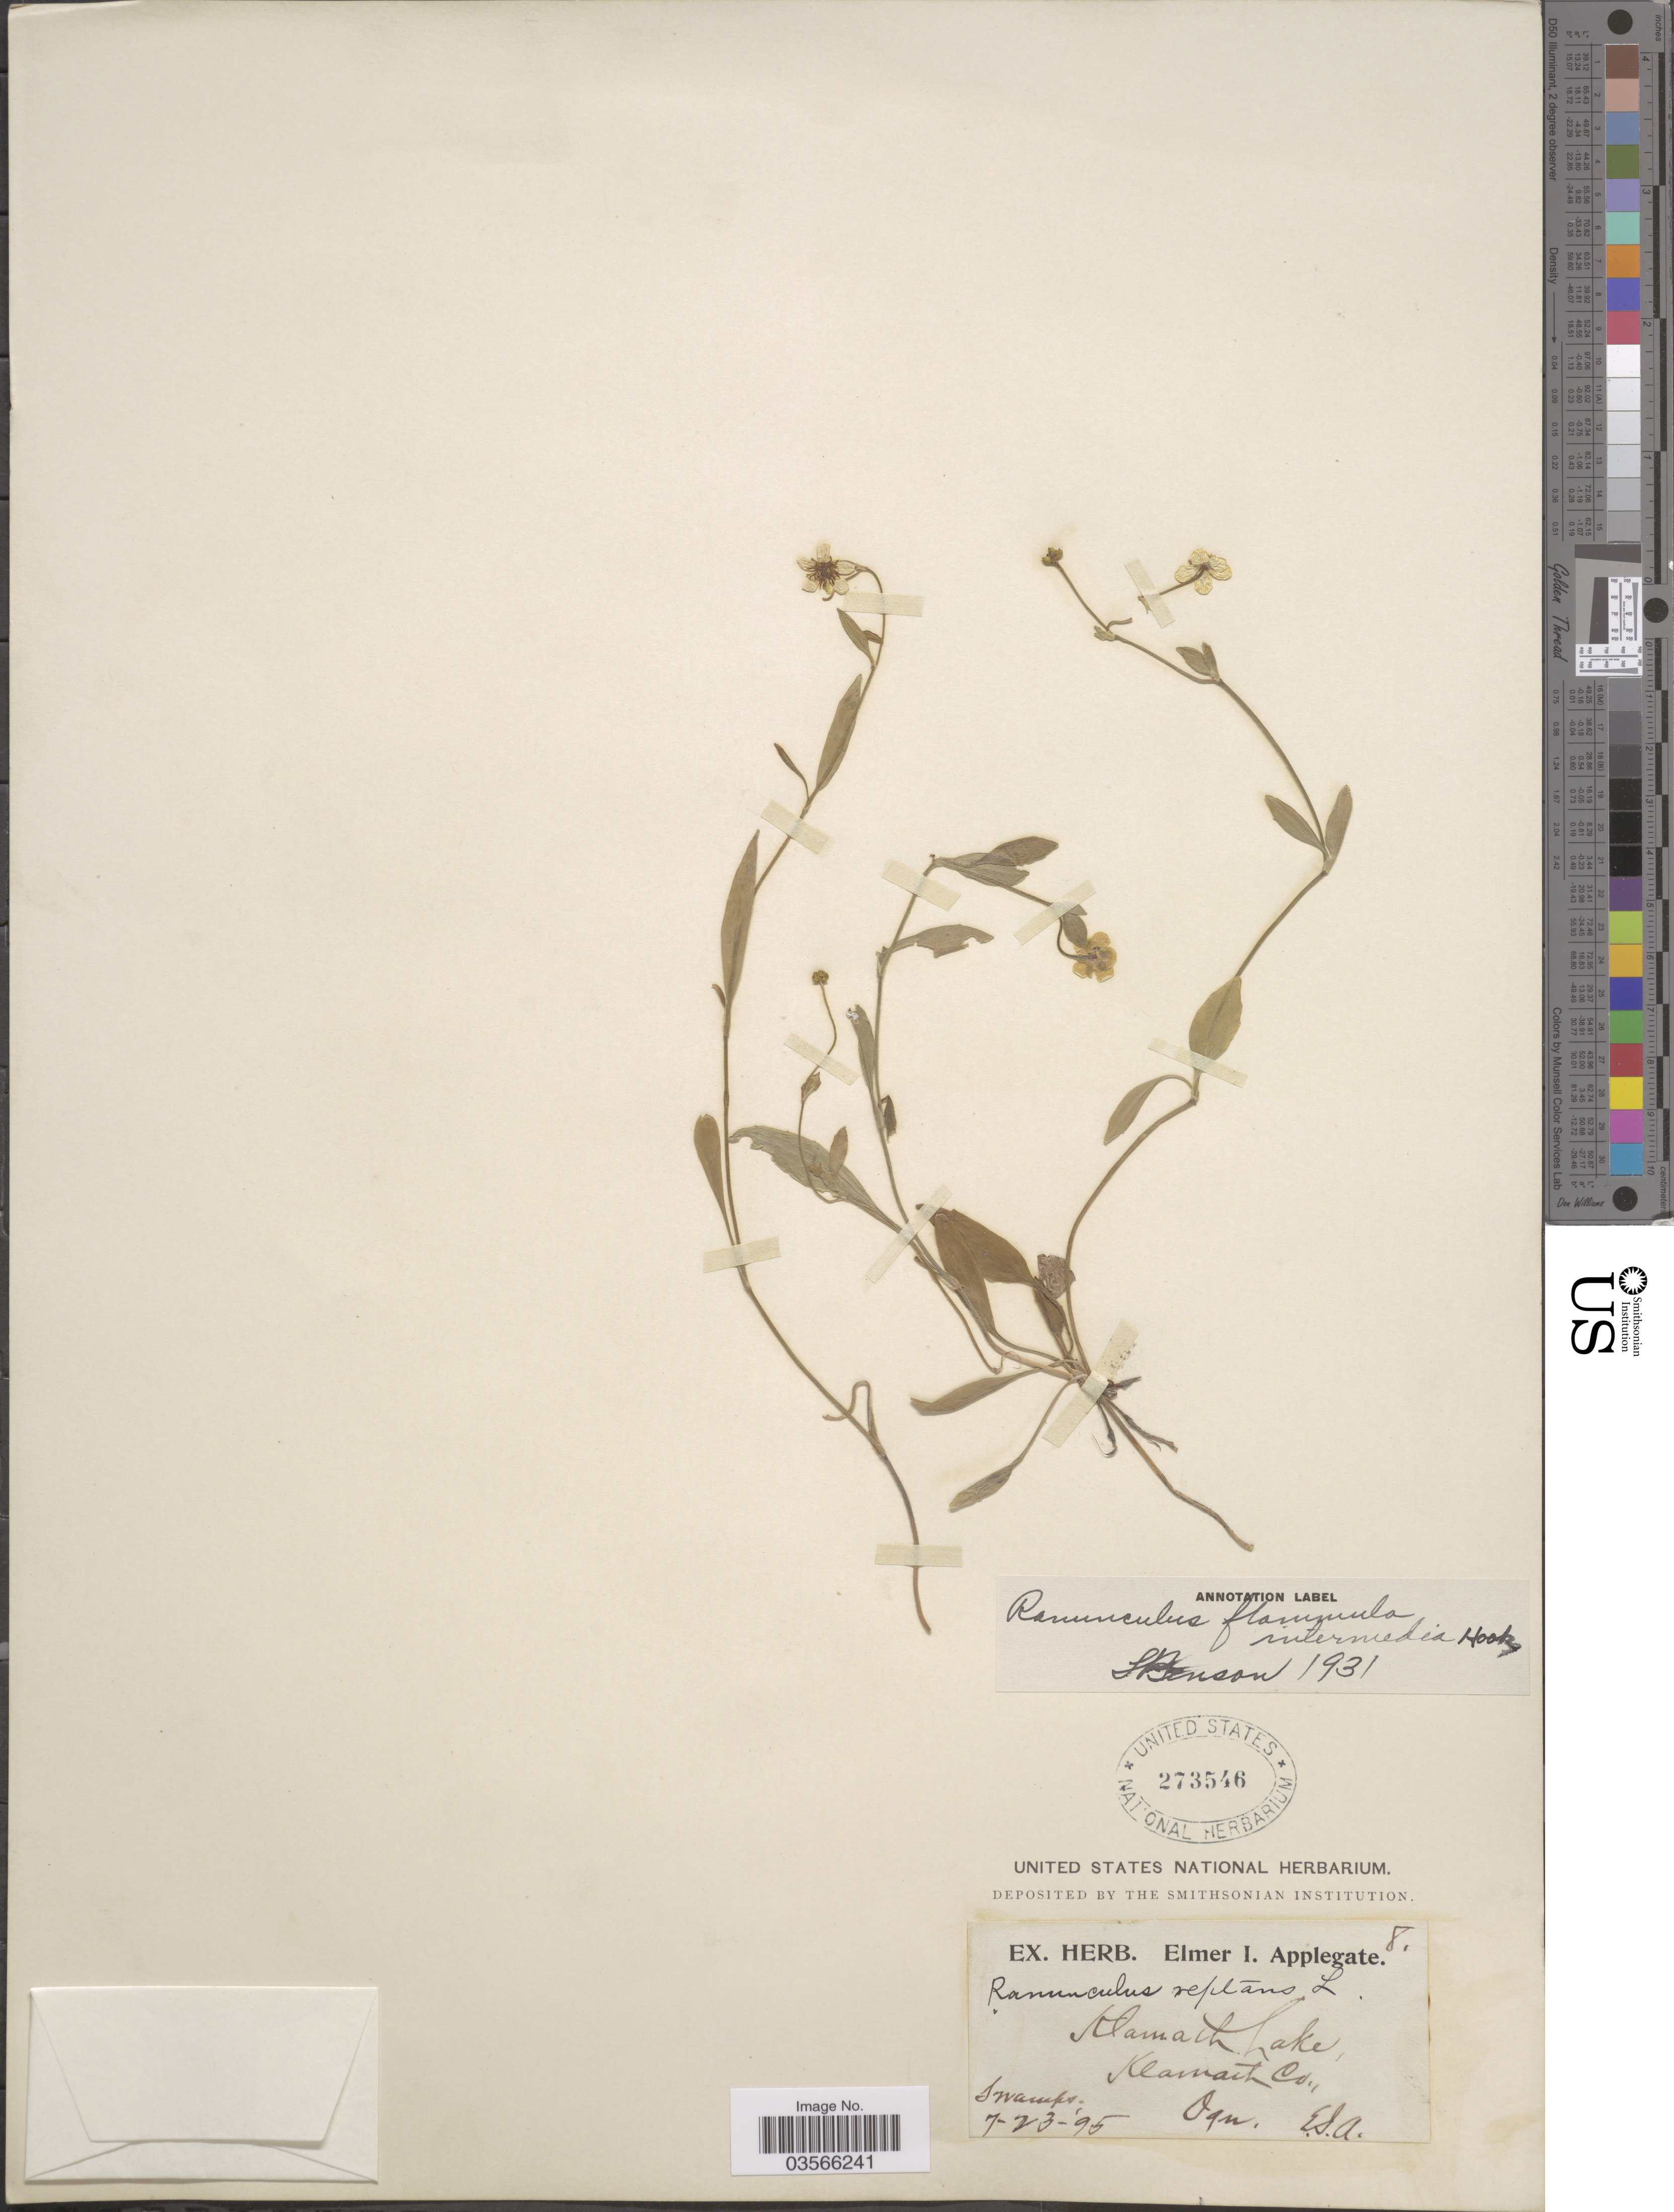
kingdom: Plantae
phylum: Tracheophyta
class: Magnoliopsida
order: Ranunculales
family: Ranunculaceae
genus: Ranunculus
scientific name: Ranunculus flammula var. ovalis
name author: (J.M. Bigelow) L.D. Benson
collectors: E. I. Applegate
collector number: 8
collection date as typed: Transcribed d/m/y: 23/7/95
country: United States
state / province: Oregon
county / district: Klamath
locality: Klamath Lake, Klamath Co.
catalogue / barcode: US 273546